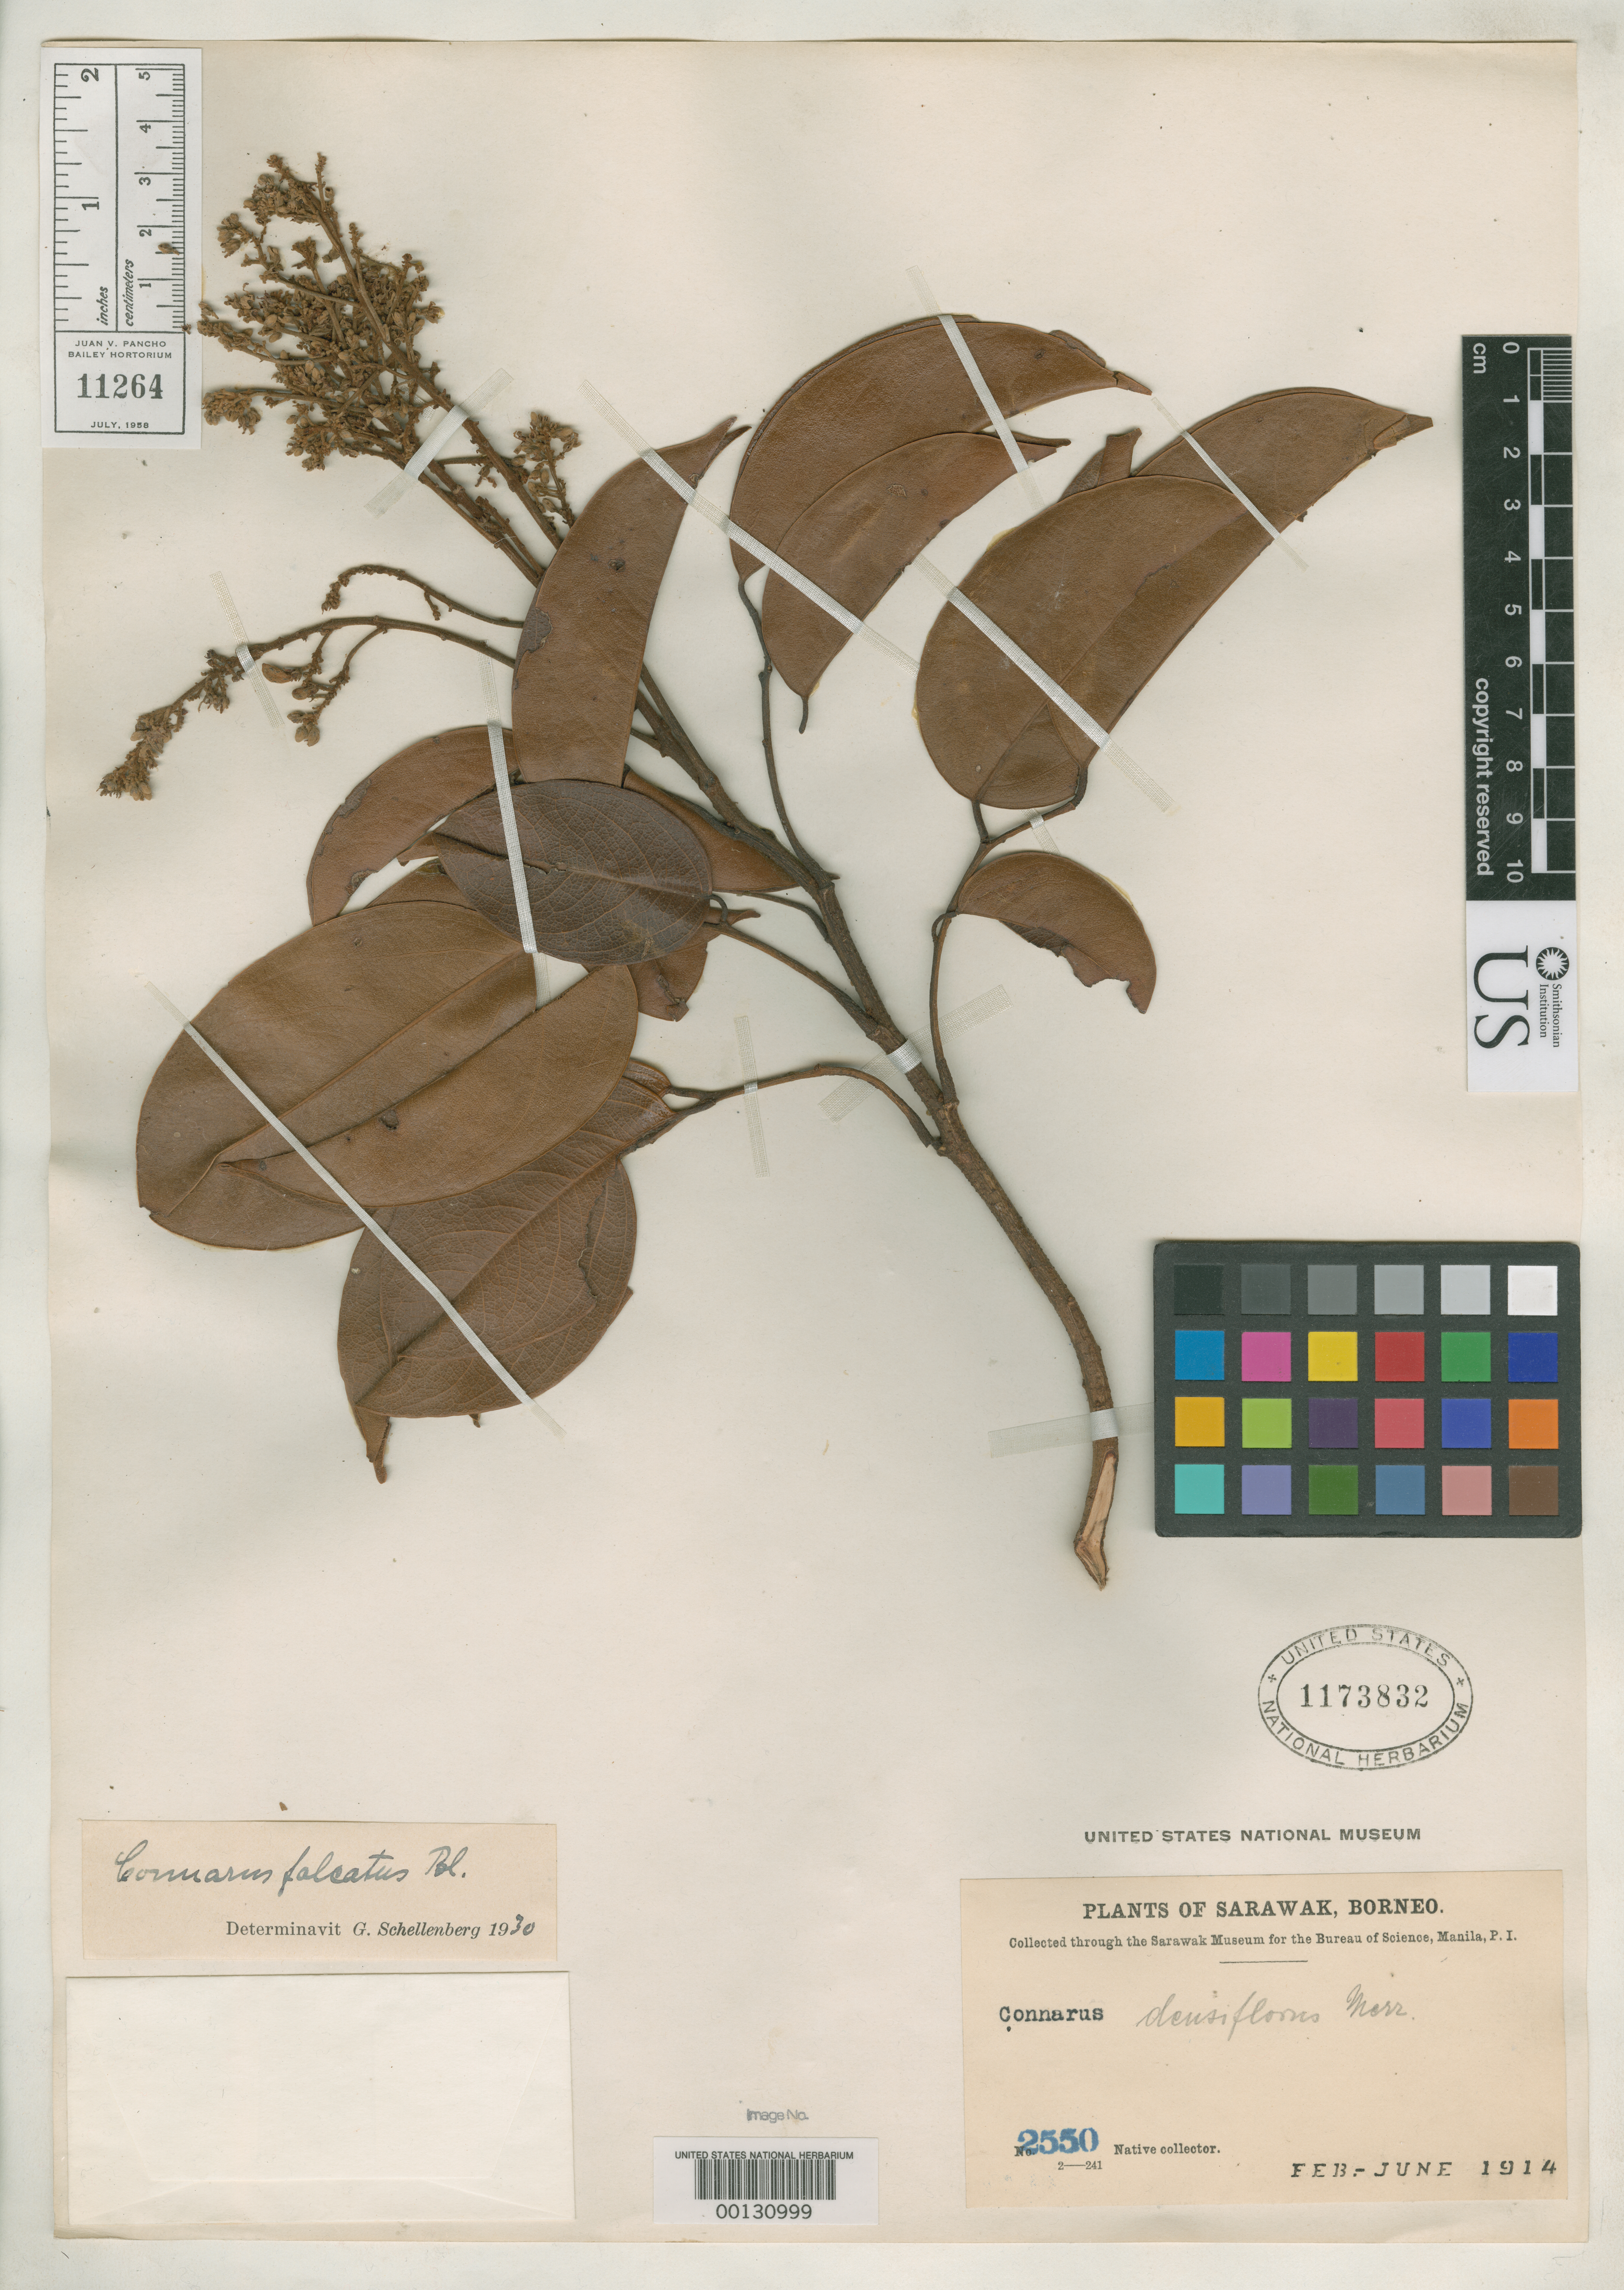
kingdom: Plantae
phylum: Tracheophyta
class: Magnoliopsida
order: Oxalidales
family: Connaraceae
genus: Connarus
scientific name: Connarus densiflorus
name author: Merr.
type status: Isotype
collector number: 2550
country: Malaysia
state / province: Sarawak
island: Borneo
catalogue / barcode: US 1173832